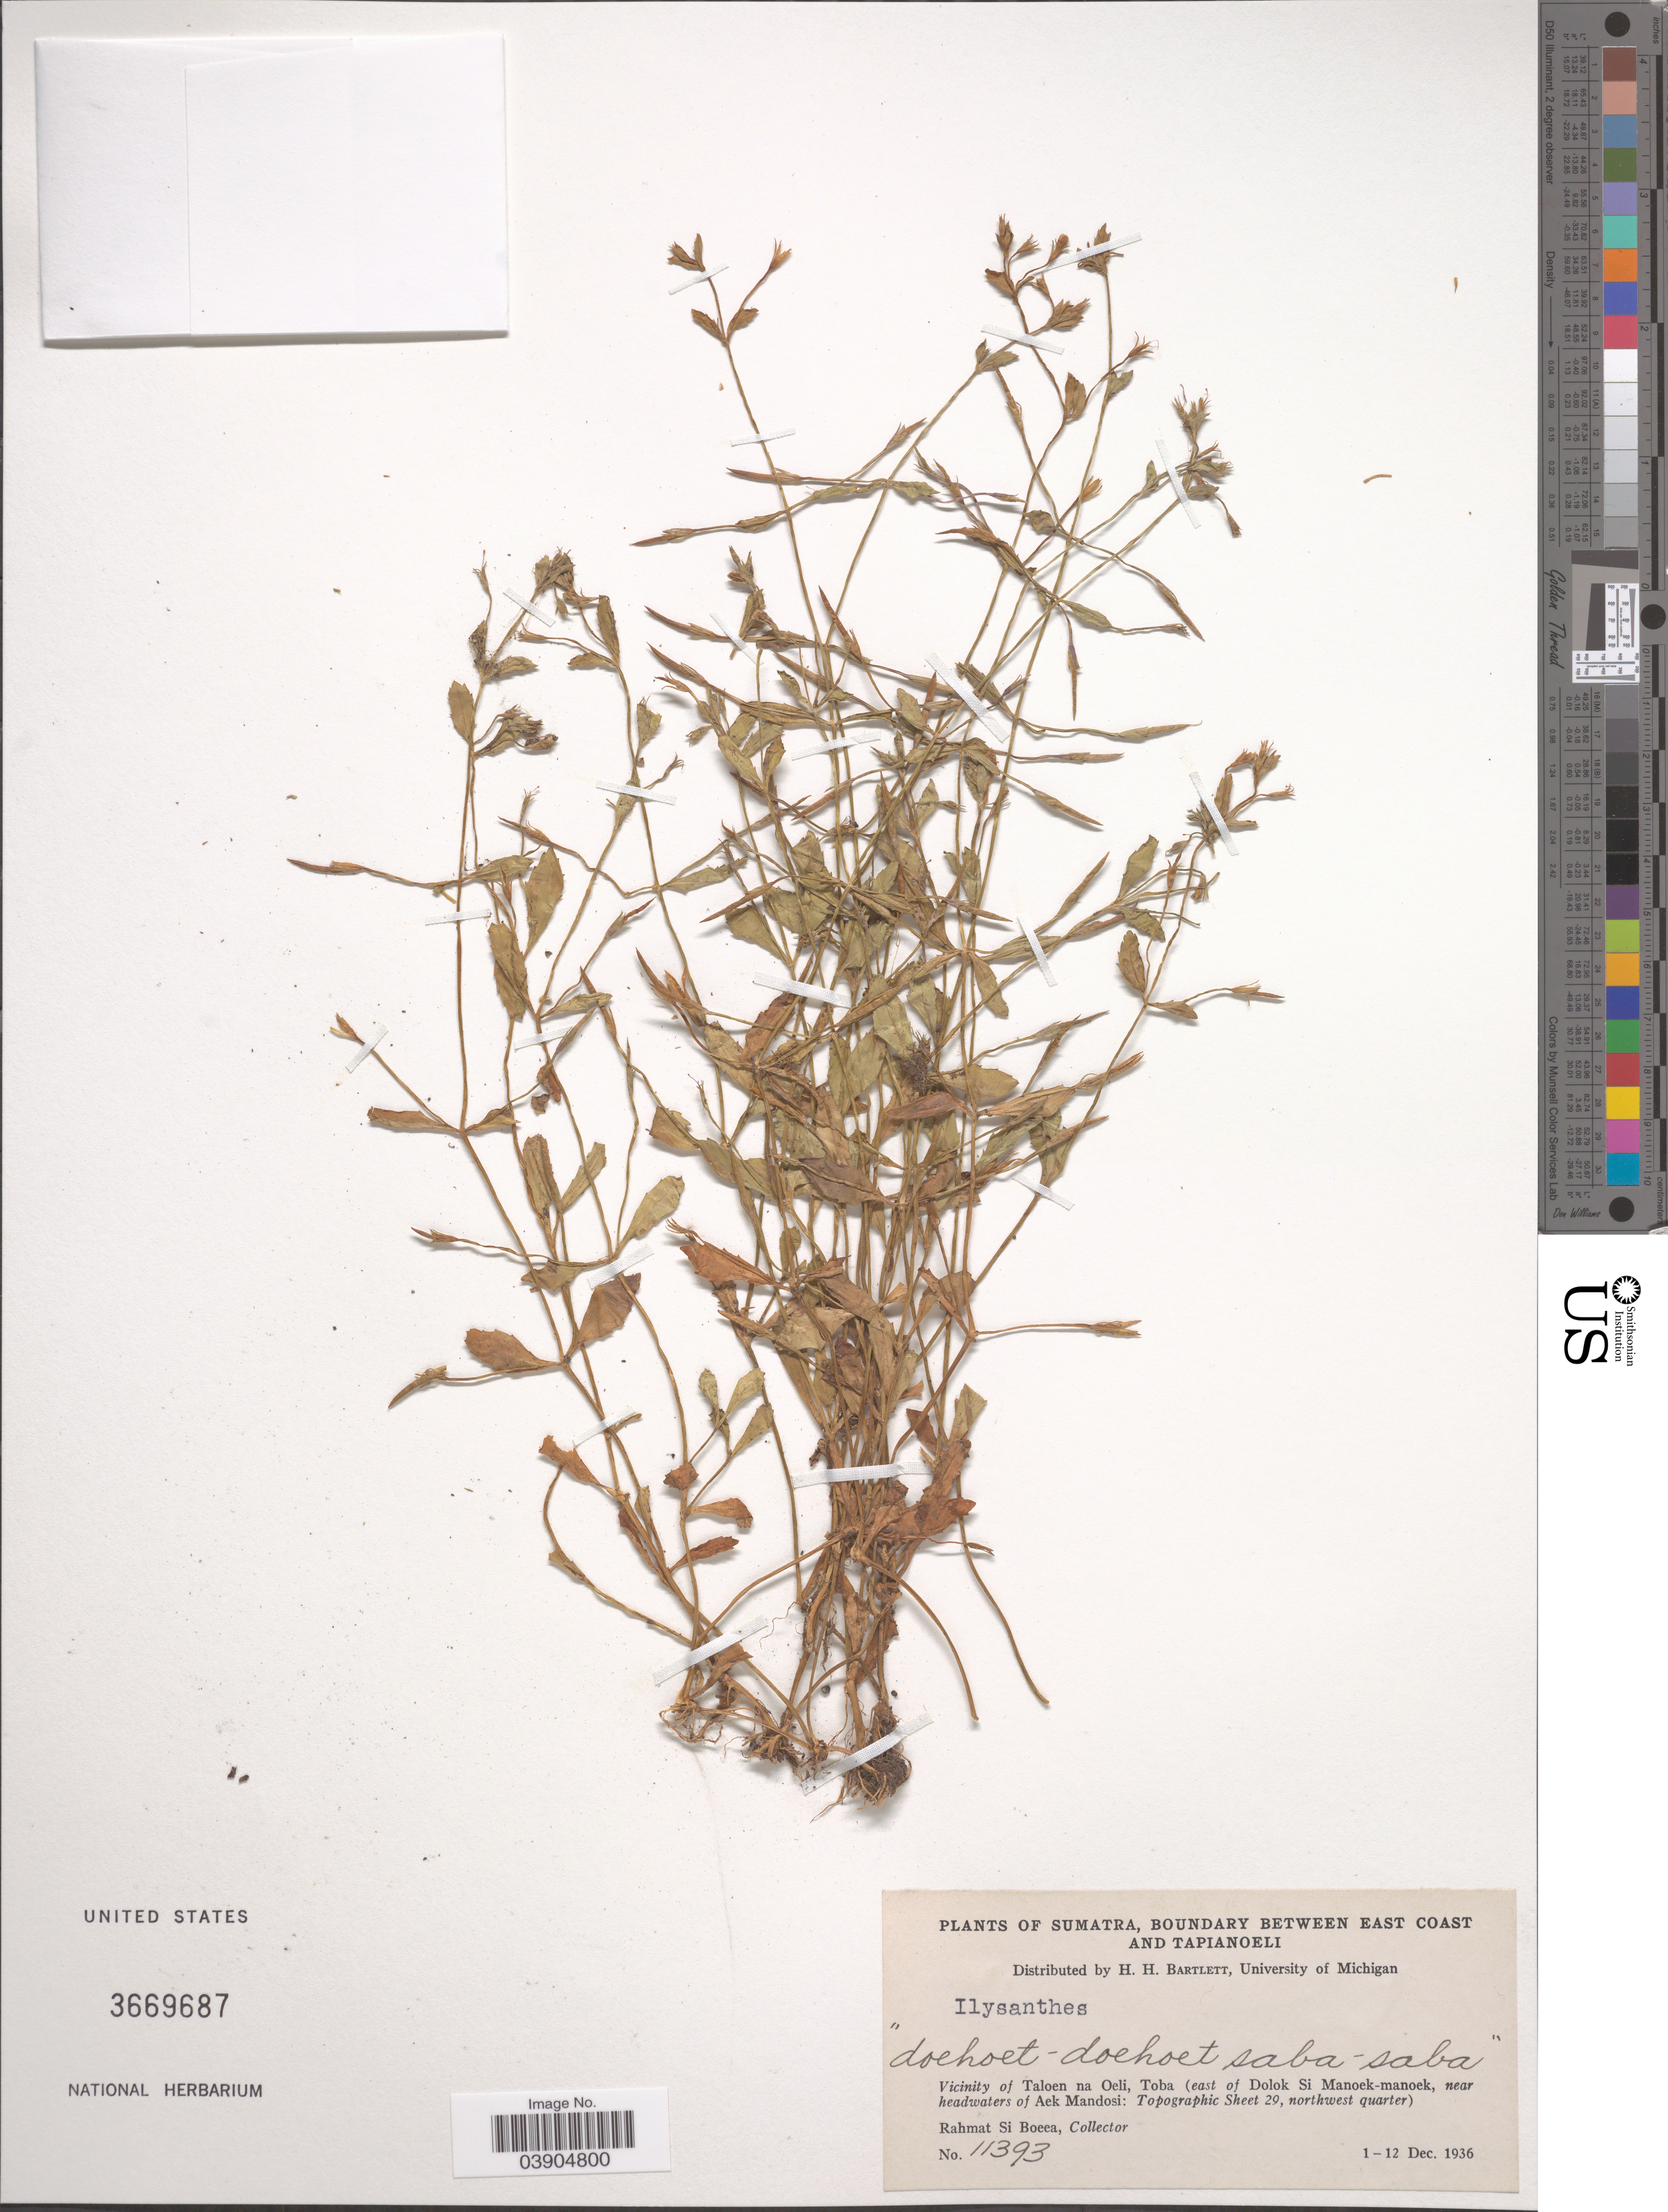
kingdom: Plantae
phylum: Tracheophyta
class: Magnoliopsida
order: Lamiales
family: Linderniaceae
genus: Lindernia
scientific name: Lindernia sp.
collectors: Rahmat Si Boeea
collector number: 11393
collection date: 1936-12-01/1936-12-12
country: Indonesia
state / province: Sumatra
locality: Boundary between East Coast and Tapianoeli. Vicinity of Taloen na Oeli, Toba (east of Dolok Si Manoek-manoek, near headwaters of Aek Mandosi: Topographic Sheet 29, northwest quarter).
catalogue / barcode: US 3669687